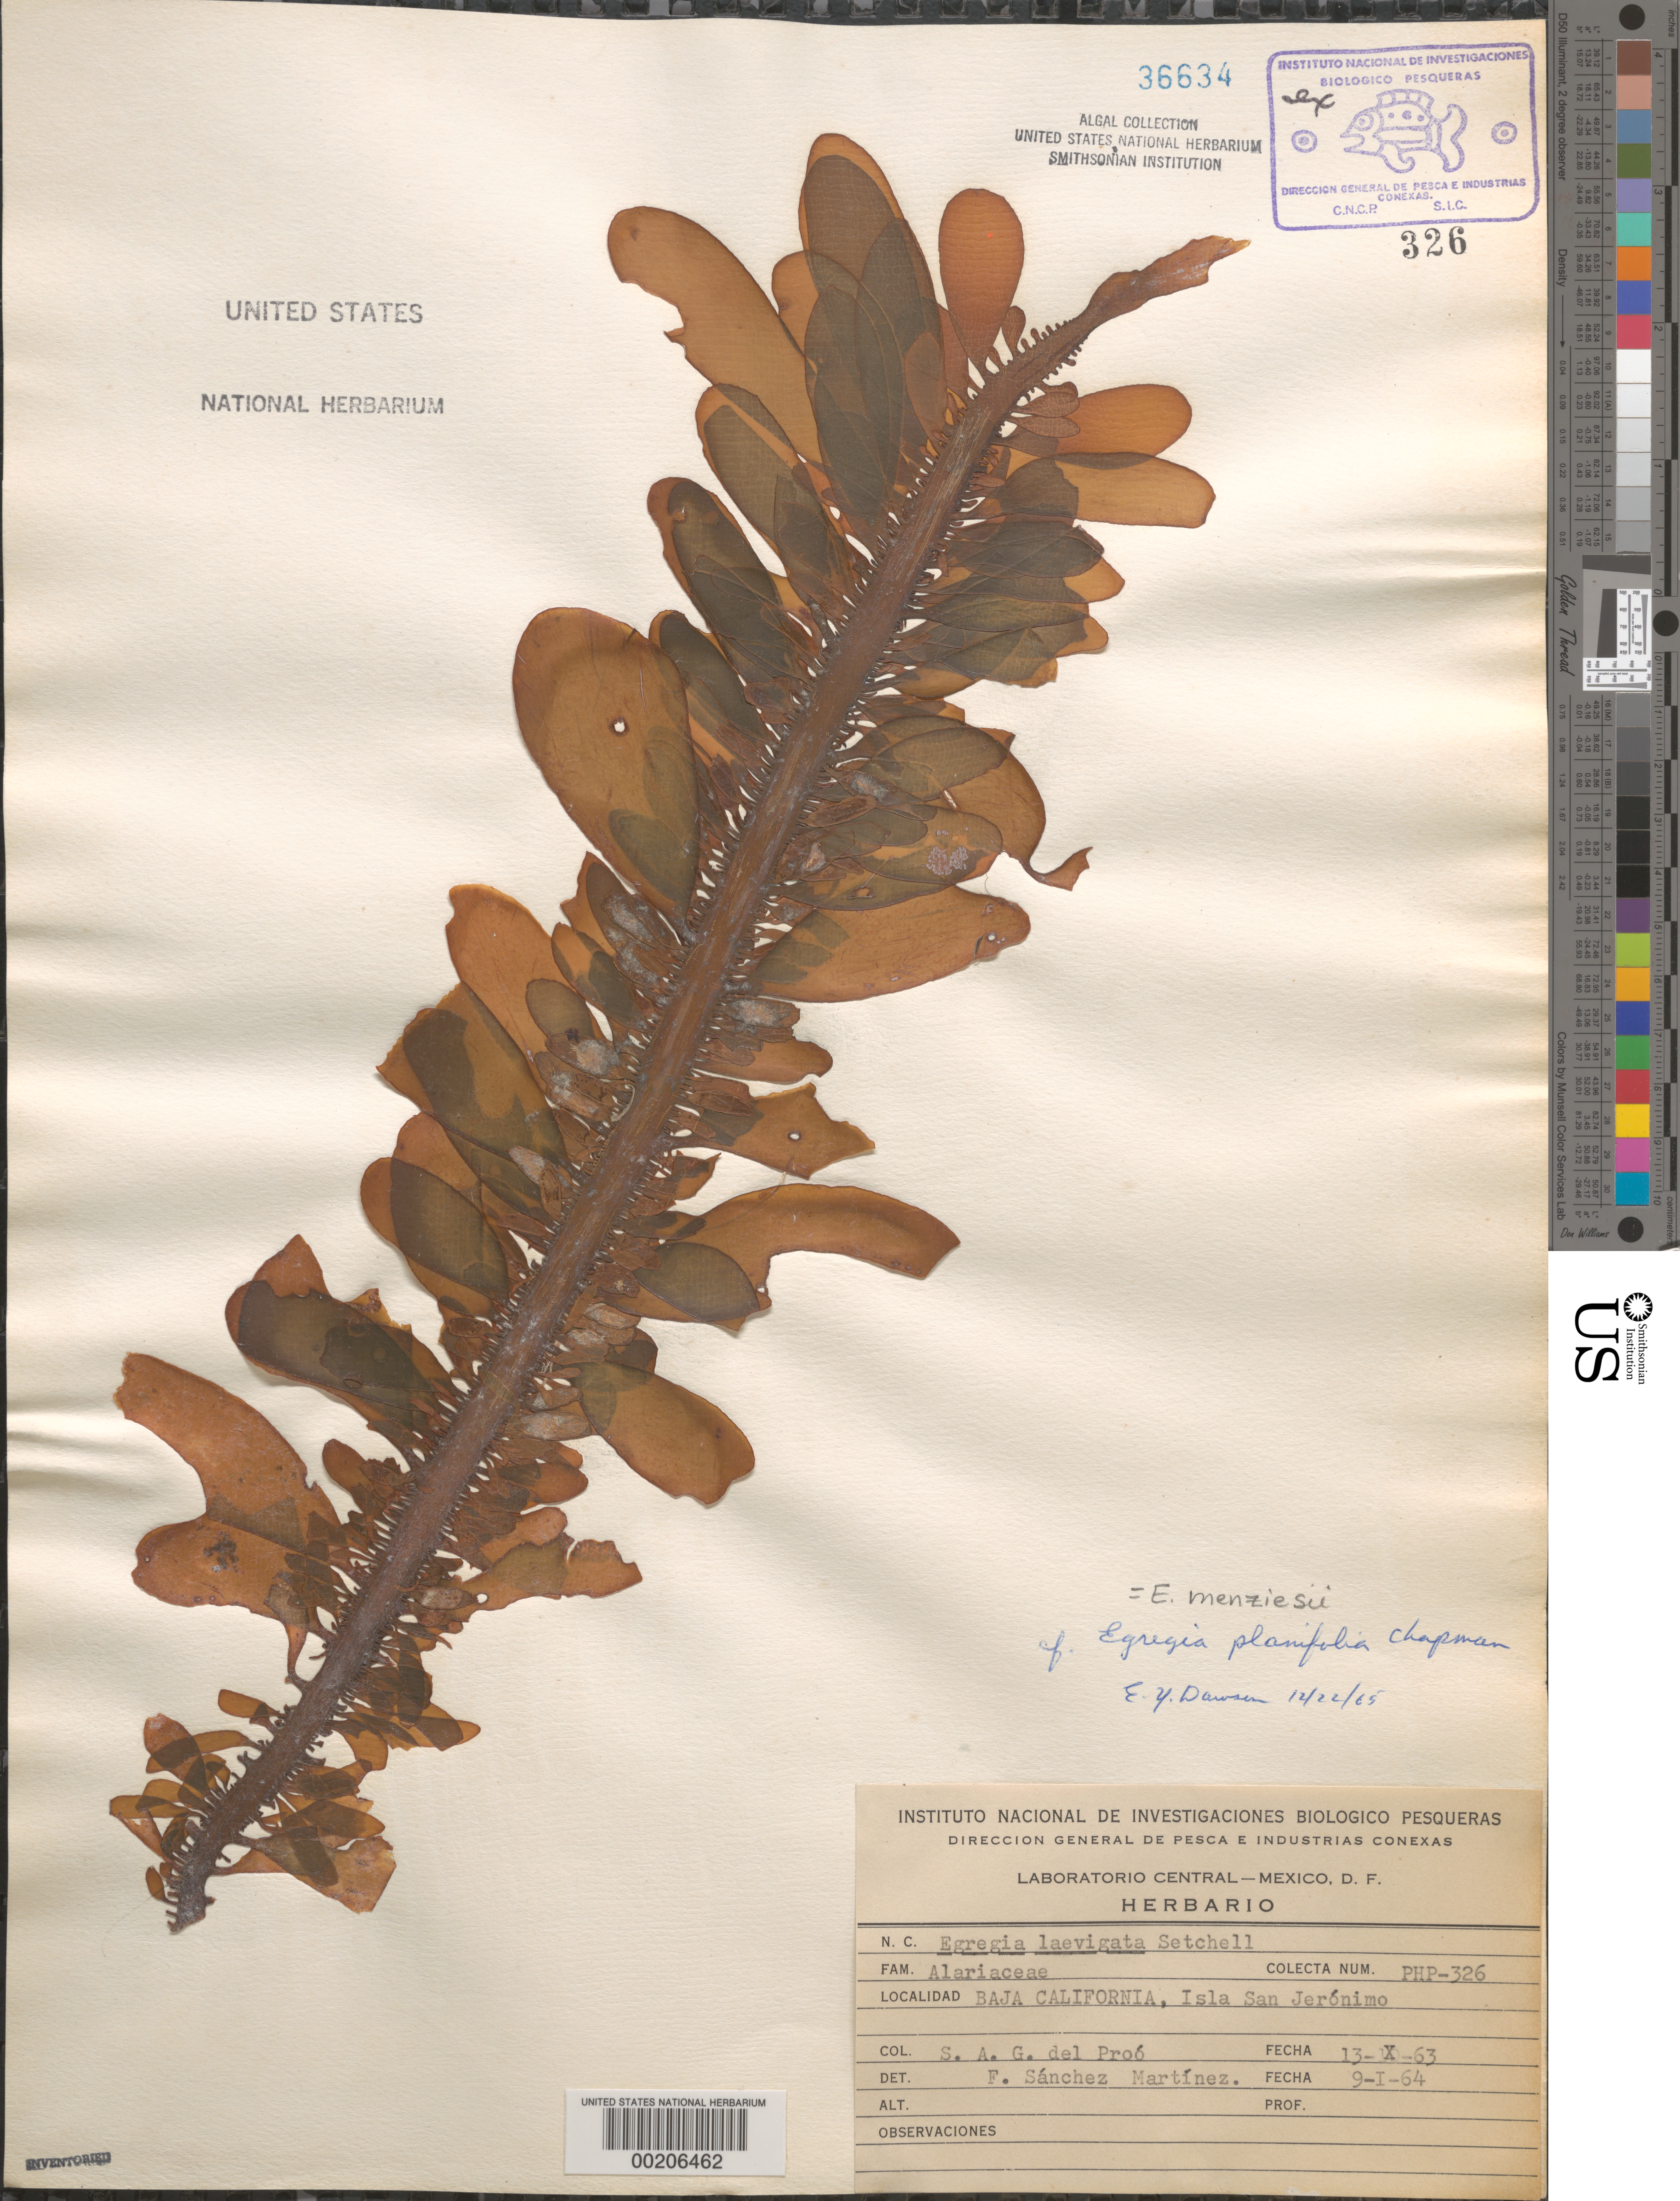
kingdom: Chromista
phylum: Ochrophyta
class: Phaeophyceae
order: Laminariales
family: Lessoniaceae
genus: Egregia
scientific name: Egregia menziesii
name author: (Turner) Aresch.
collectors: S. Guzman del Proo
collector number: Php-326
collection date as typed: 13 Oct 1963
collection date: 1963-10-13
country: Mexico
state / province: Baja California Norte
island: Isla San Geronimo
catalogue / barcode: US 36634